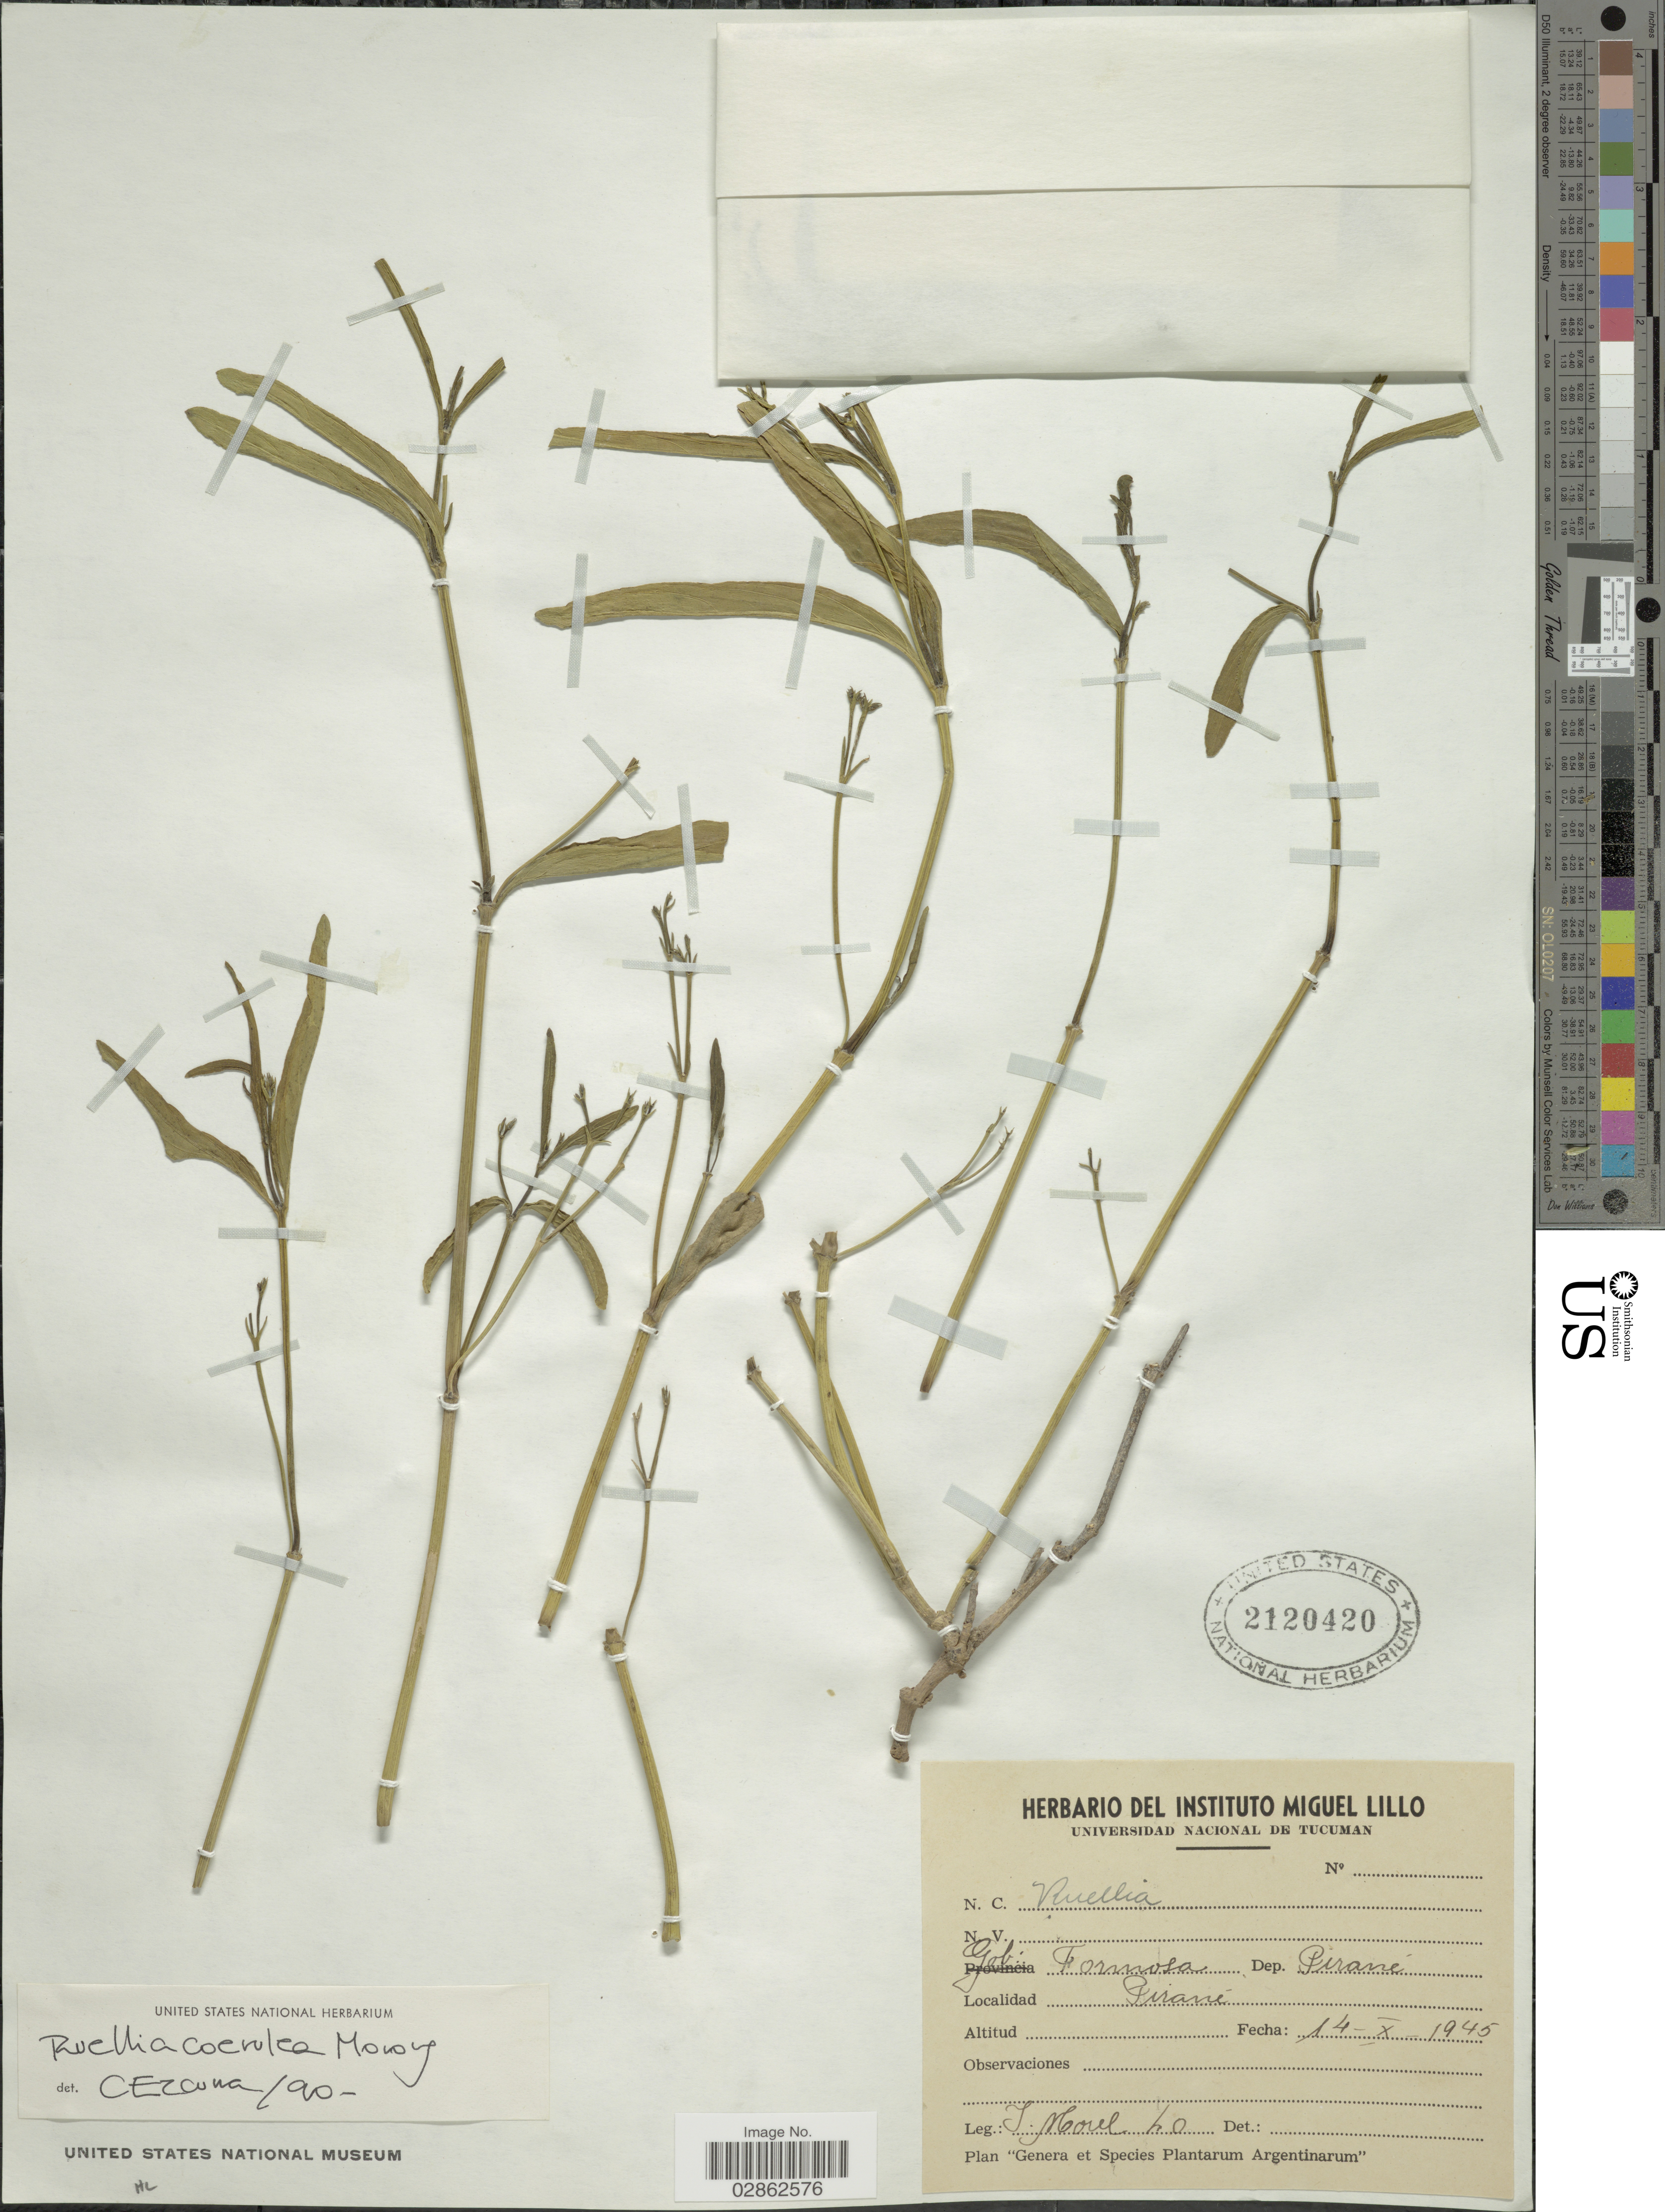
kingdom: Plantae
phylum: Tracheophyta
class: Magnoliopsida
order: Lamiales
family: Acanthaceae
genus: Ruellia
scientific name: Ruellia coerulea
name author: Morong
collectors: I. Morel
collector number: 10*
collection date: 1945-10-14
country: Argentina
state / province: Formosa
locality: Gob. Formosa. Dep. Pirané. Pirané.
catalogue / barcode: US 2120420